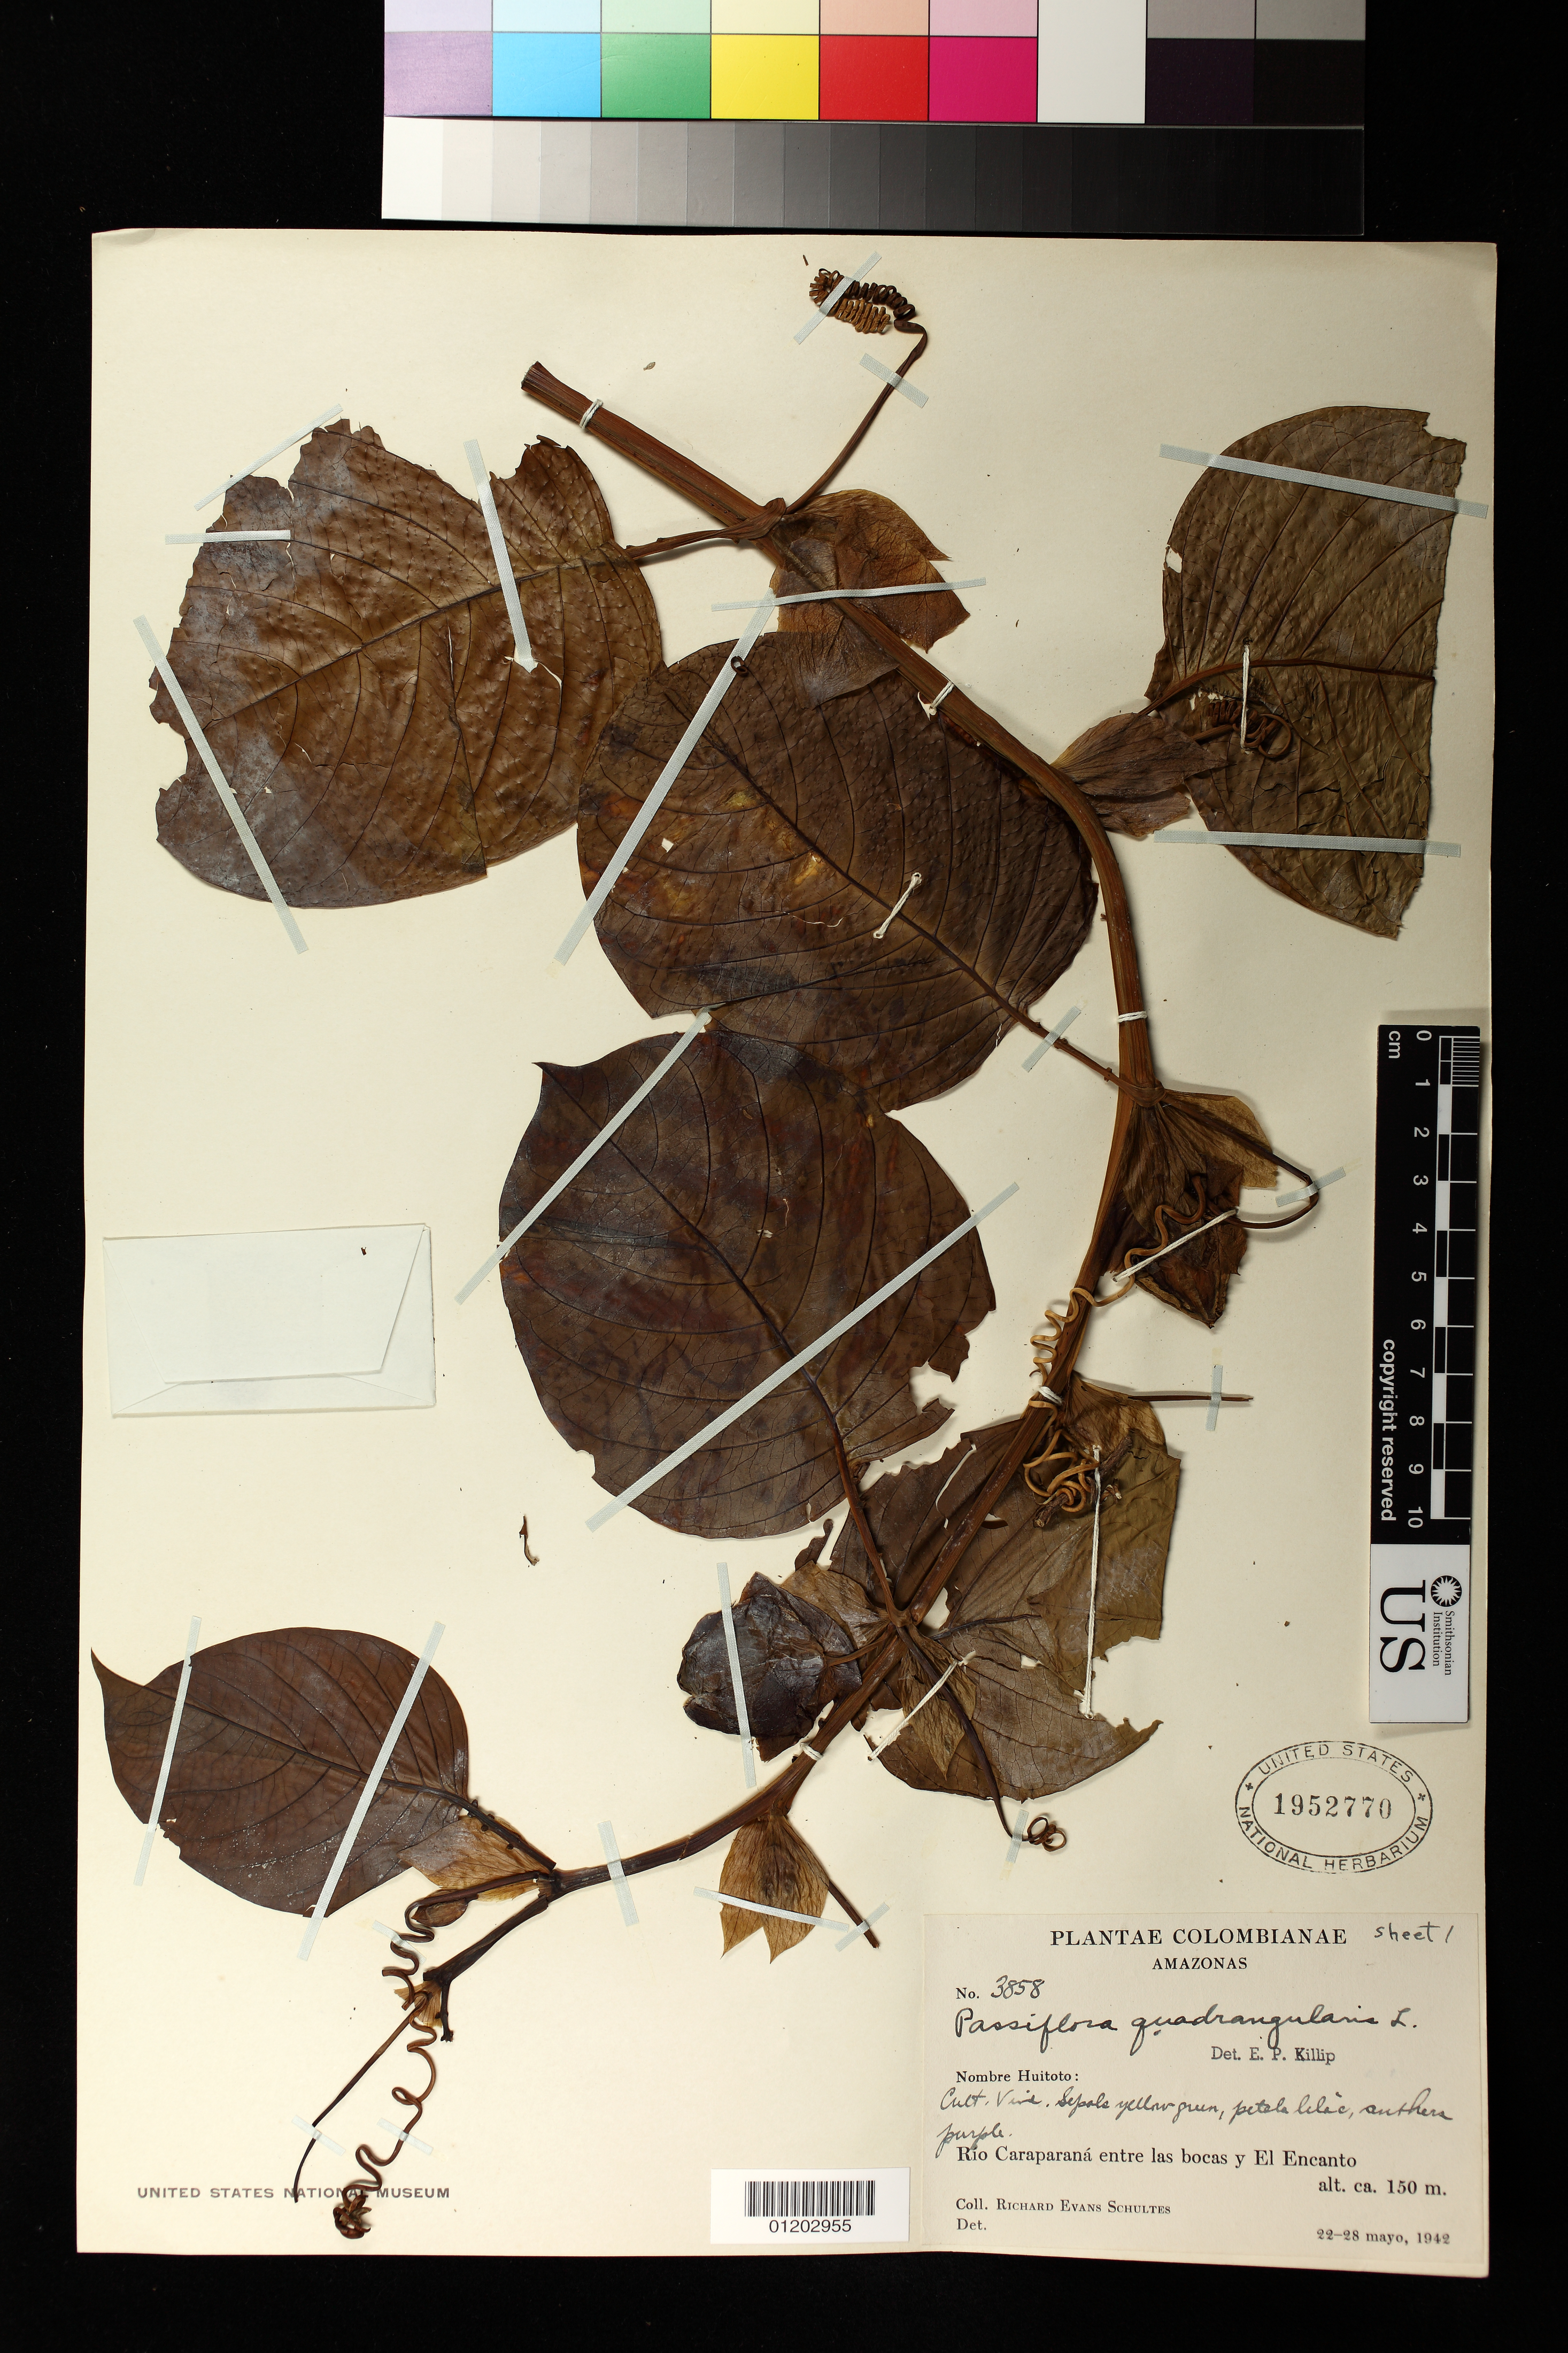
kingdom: Plantae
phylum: Tracheophyta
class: Magnoliopsida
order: Malpighiales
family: Passifloraceae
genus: Passiflora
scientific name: Passiflora quadrangularis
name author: L.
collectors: R. E. Schultes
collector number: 3858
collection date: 1942-05-22/1942-05-28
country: Colombia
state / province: Amazônas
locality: Rio Caraparana entre las bocas y El Encanto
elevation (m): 150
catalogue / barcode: US 1952770